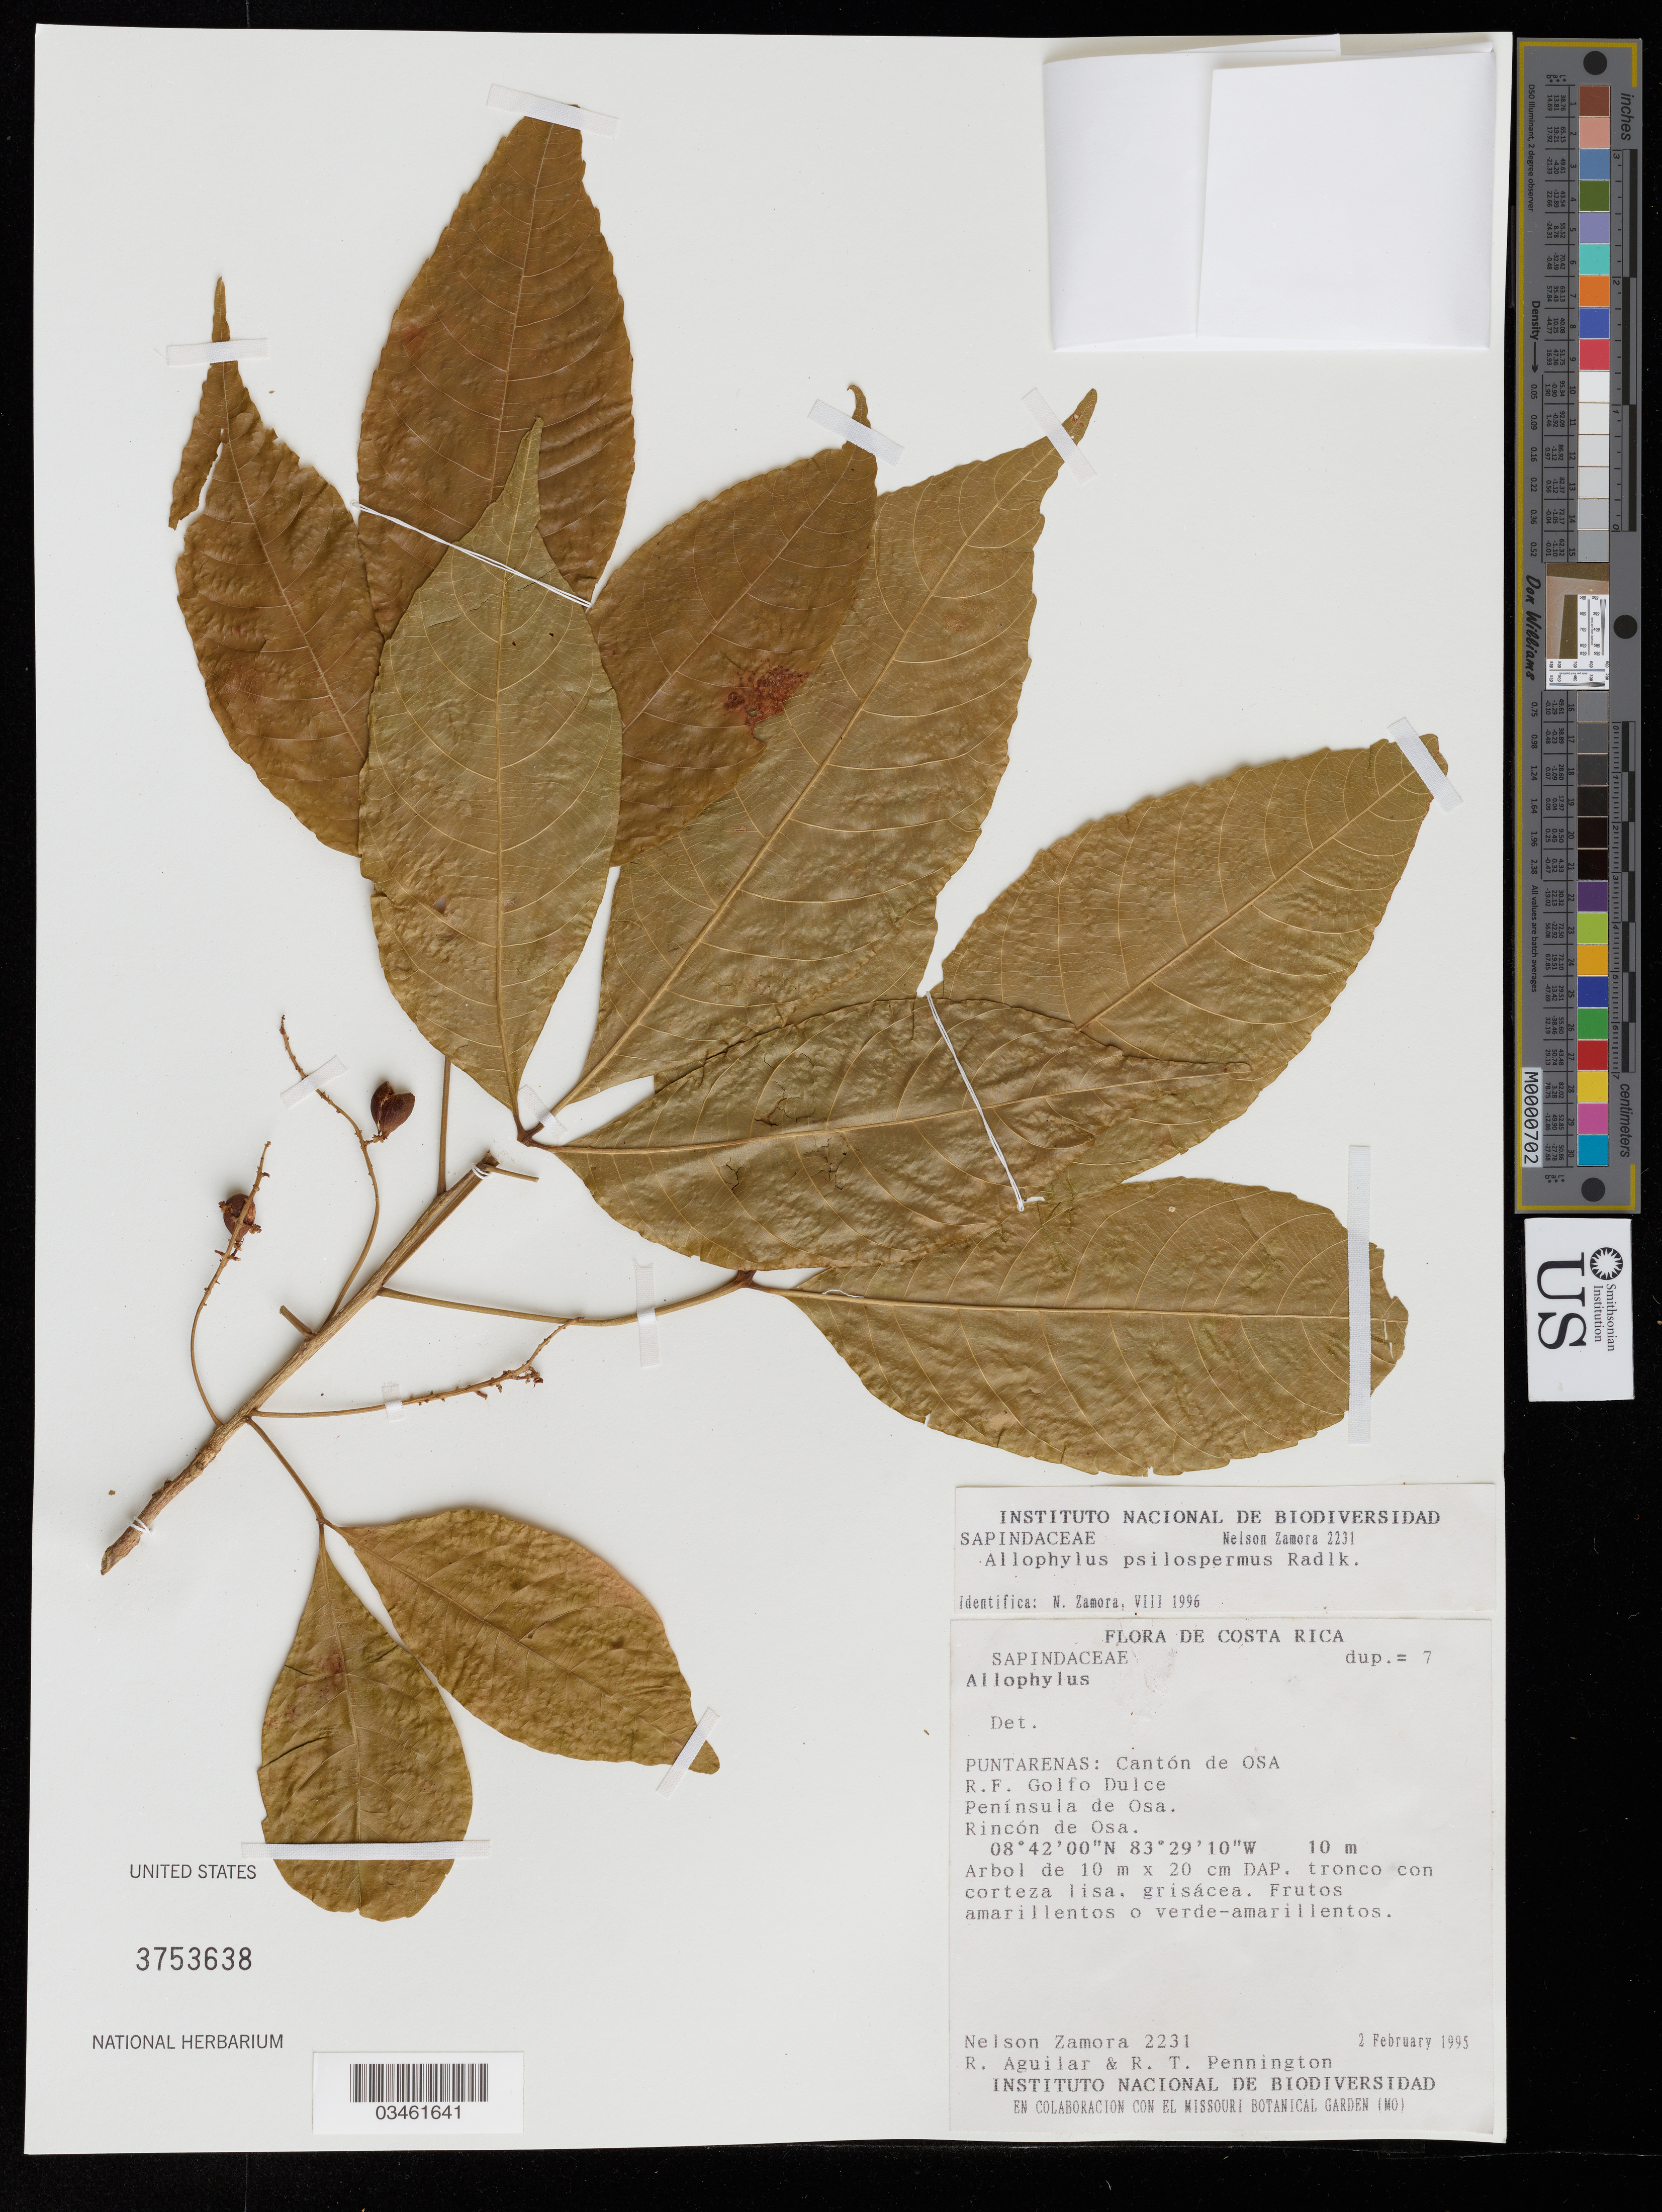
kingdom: Plantae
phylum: Tracheophyta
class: Magnoliopsida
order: Sapindales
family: Sapindaceae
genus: Allophylus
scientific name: Allophylus psilospermus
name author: Radlk.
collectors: N. Zamora, R. Aguilar & R. T. Pennington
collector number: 2231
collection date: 1995-02-02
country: Costa Rica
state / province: Puntarenas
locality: Cantón de OSA. R. F. Golfo Dulce. Península de Osa. Rincón de Osa.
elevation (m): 10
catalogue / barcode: US 3753638